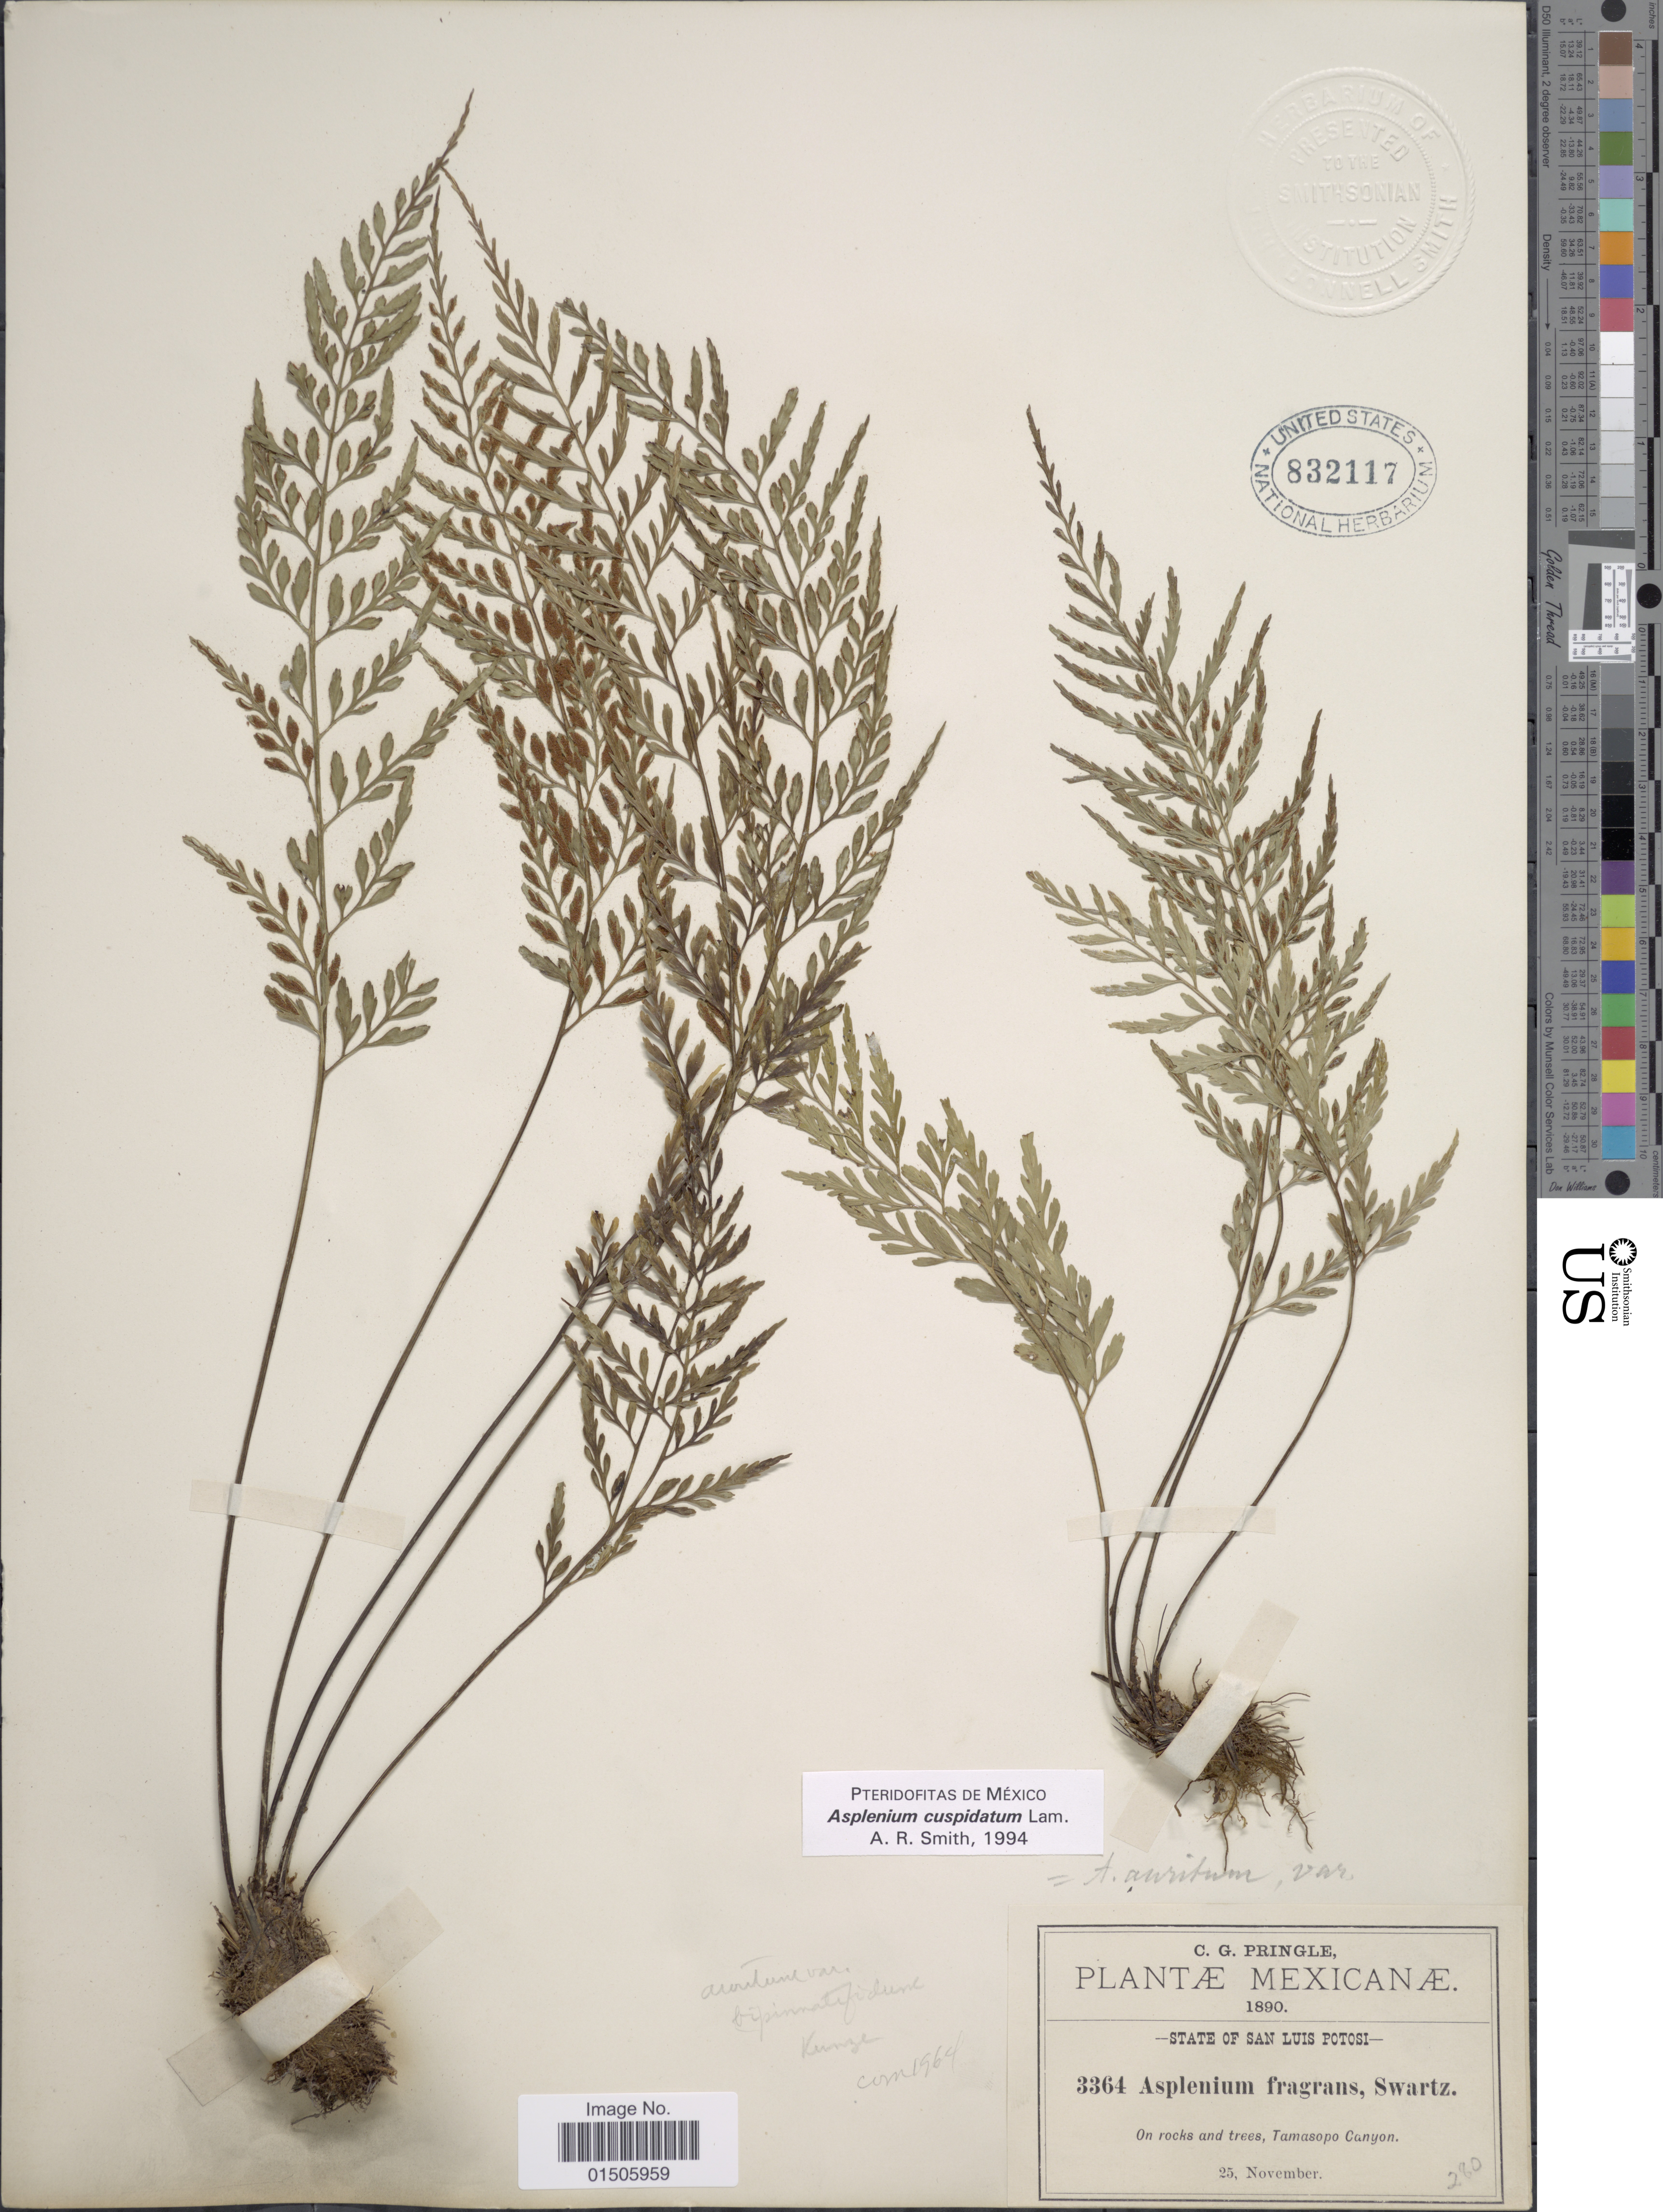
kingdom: Plantae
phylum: Tracheophyta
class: Polypodiopsida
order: Polypodiales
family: Aspleniaceae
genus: Asplenium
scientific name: Asplenium cuspidatum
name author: Lam.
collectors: C. G. Pringle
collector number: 3364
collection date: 1890-11-25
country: Mexico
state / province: San Luis Potosí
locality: On rocks and trees, Tamasopo Canyon. State of San Luis Potosi.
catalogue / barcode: US 832117